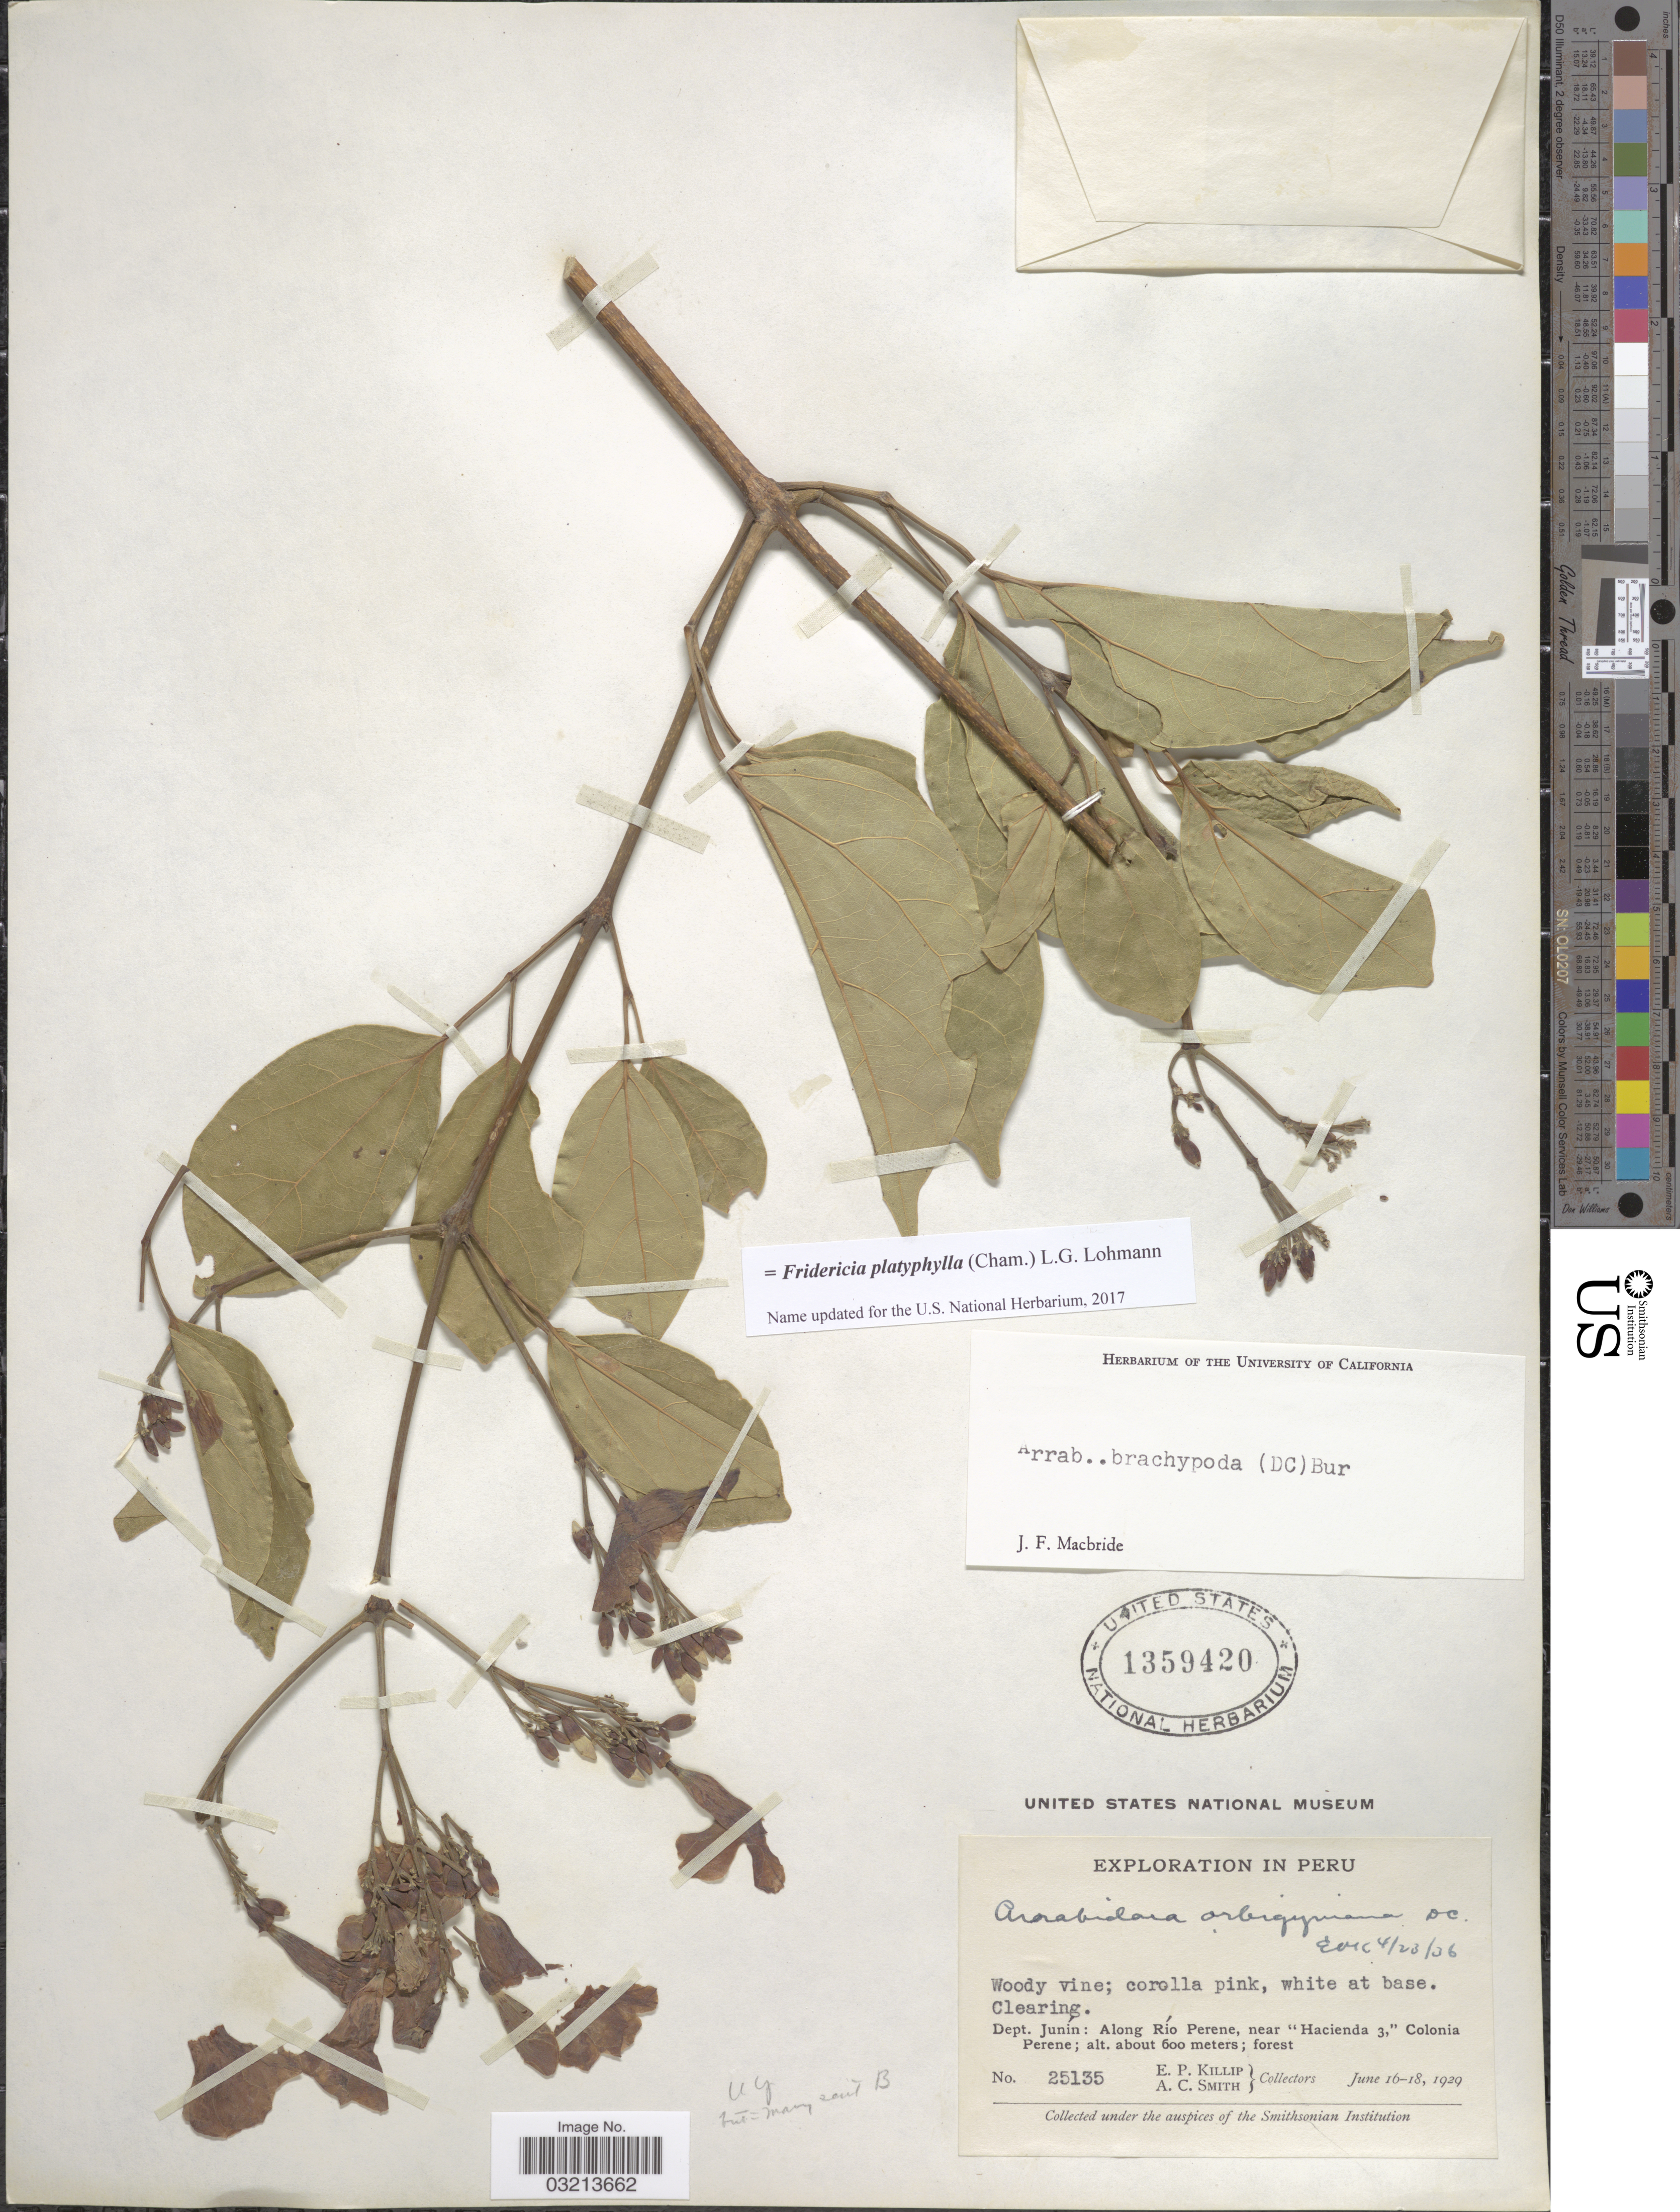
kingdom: Plantae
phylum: Tracheophyta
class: Magnoliopsida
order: Lamiales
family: Bignoniaceae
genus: Fridericia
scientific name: Fridericia platyphylla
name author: (Cham.) L.G. Lohmann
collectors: E. P. Killip & A. C. Smith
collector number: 25135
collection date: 1929-06-16/1929-06-18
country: Peru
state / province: Junín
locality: Dept. Junín: Along Río Perene, near "Hacienda 3," Colonia Perene.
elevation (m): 600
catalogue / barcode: US 1359420